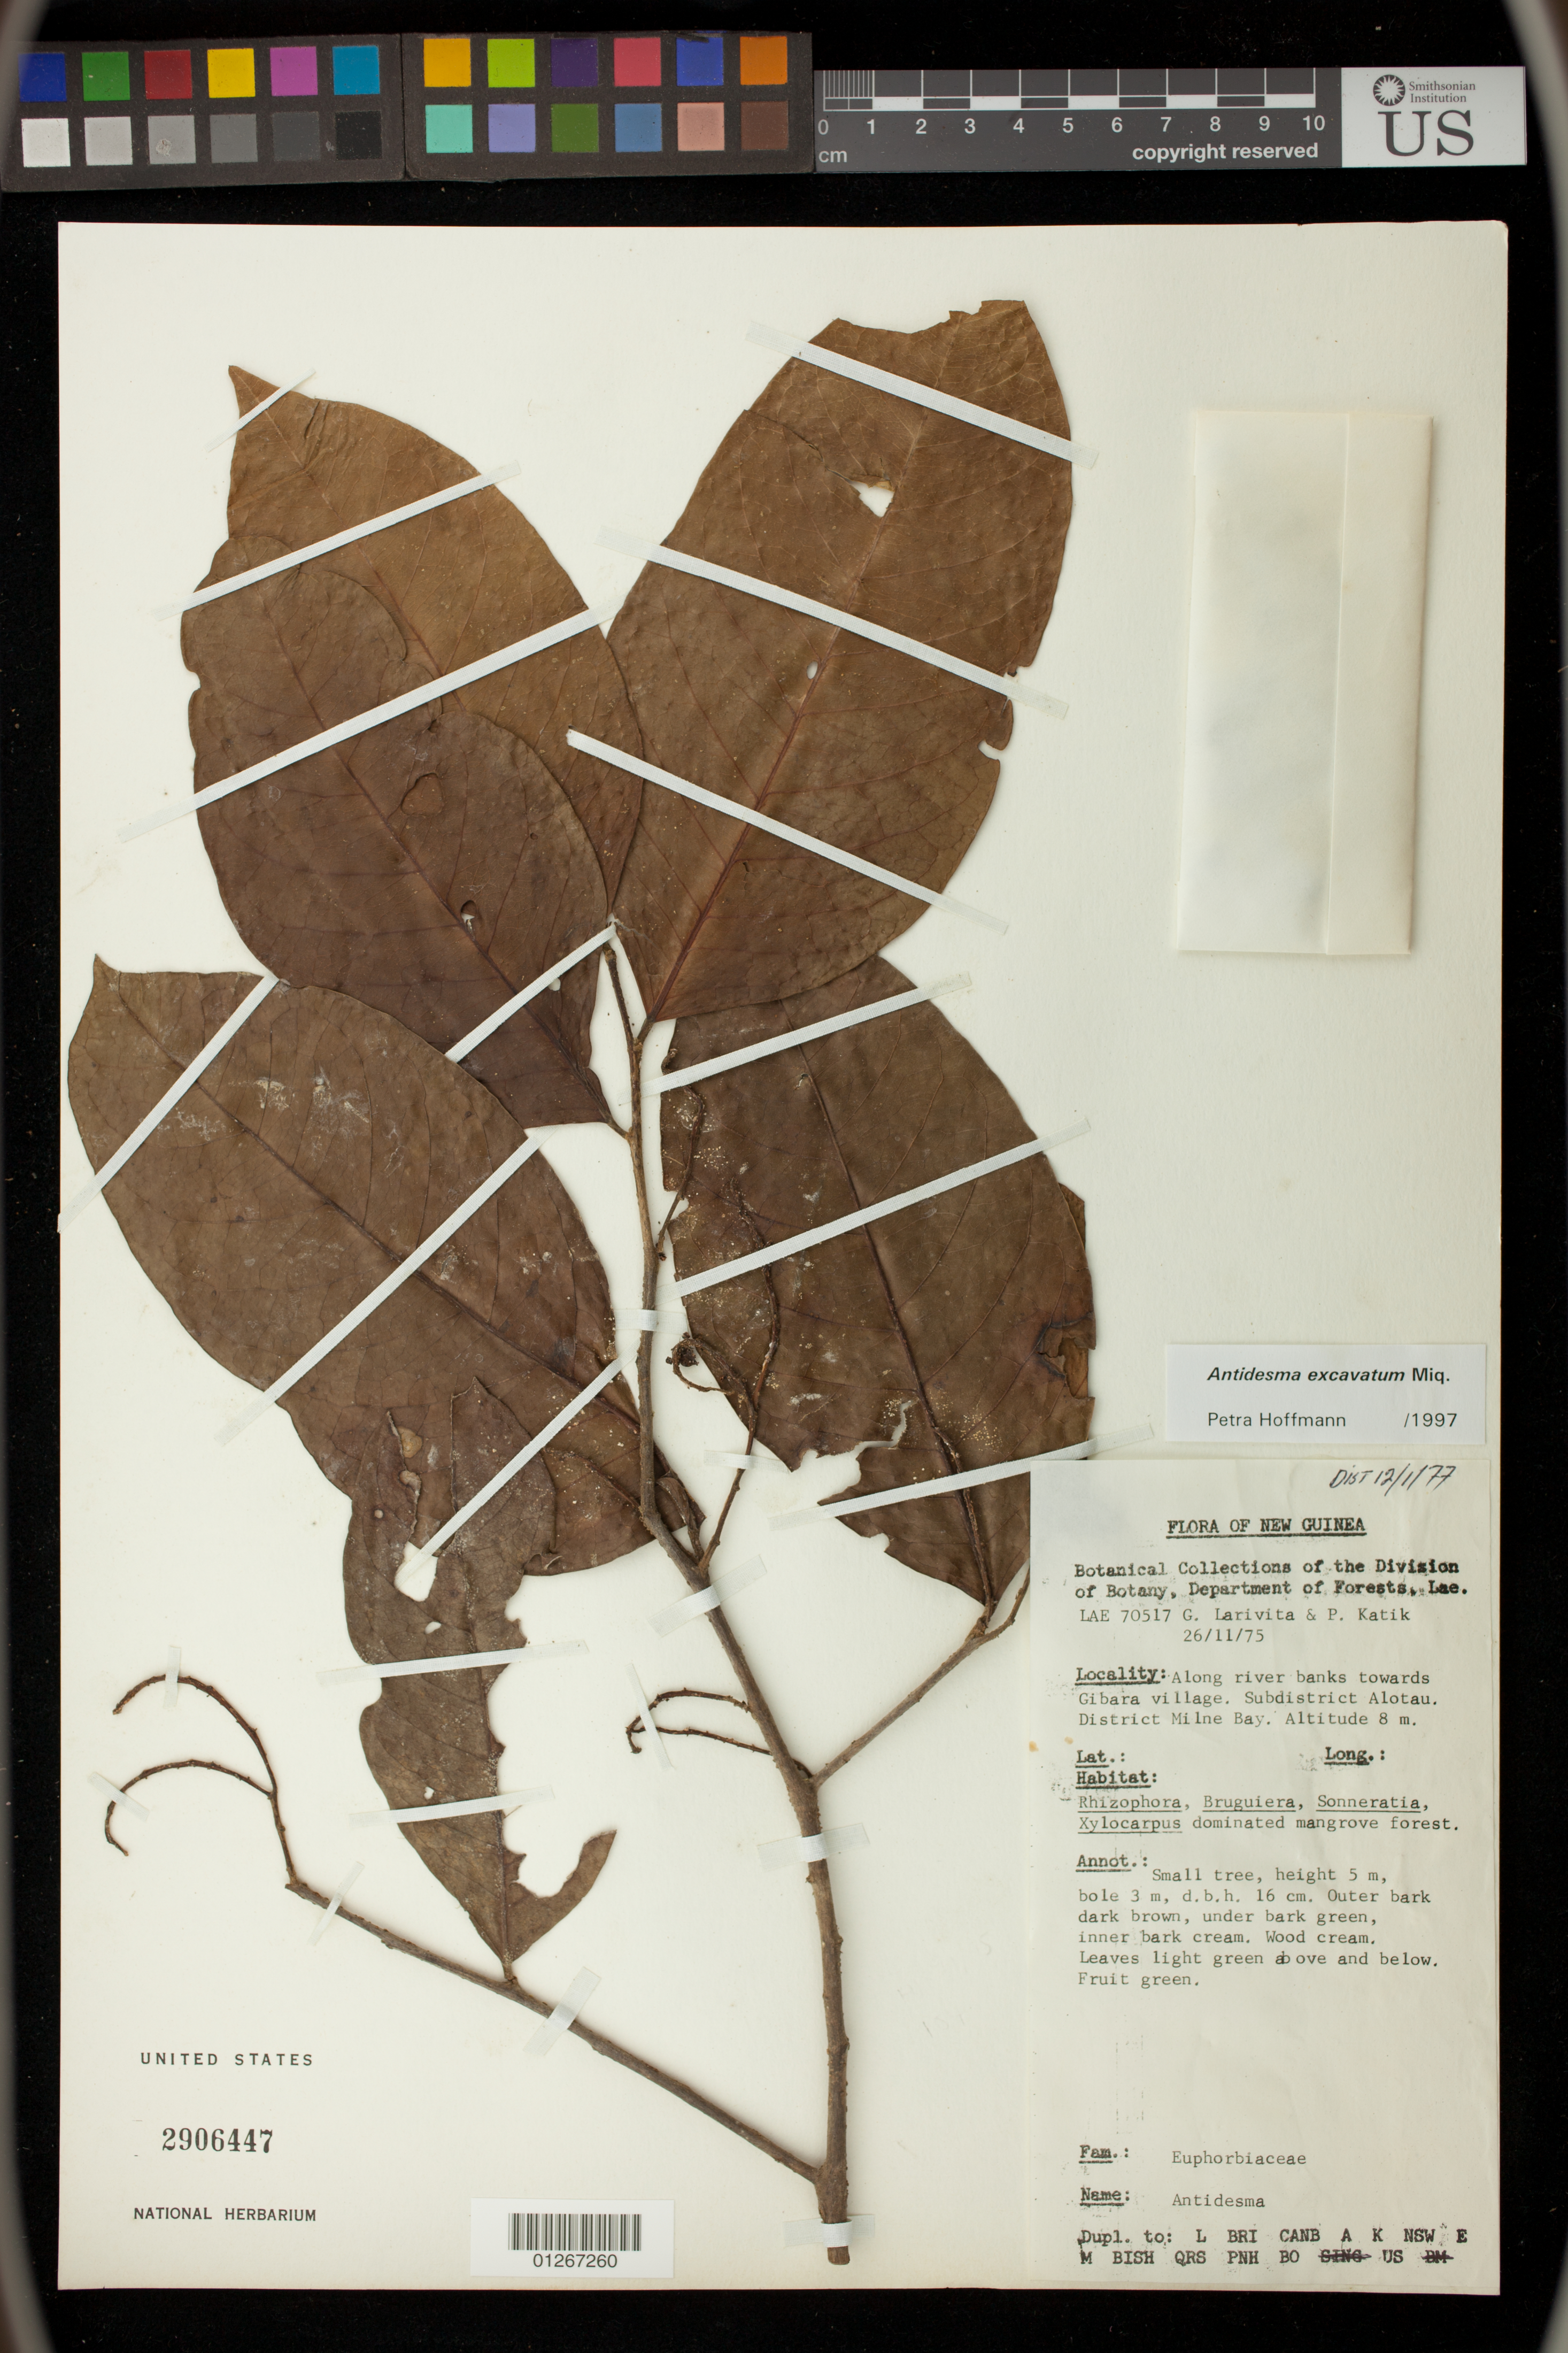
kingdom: Plantae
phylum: Tracheophyta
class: Magnoliopsida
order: Malpighiales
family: Phyllanthaceae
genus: Antidesma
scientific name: Antidesma excavatum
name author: Miq.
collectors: G. Larivita & P. Katik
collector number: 70517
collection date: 1975-11-26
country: Papua New Guinea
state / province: Milne Bay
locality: Subdistrict Alotau. Along river banks towards Gibara village.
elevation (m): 8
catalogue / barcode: US 2906447